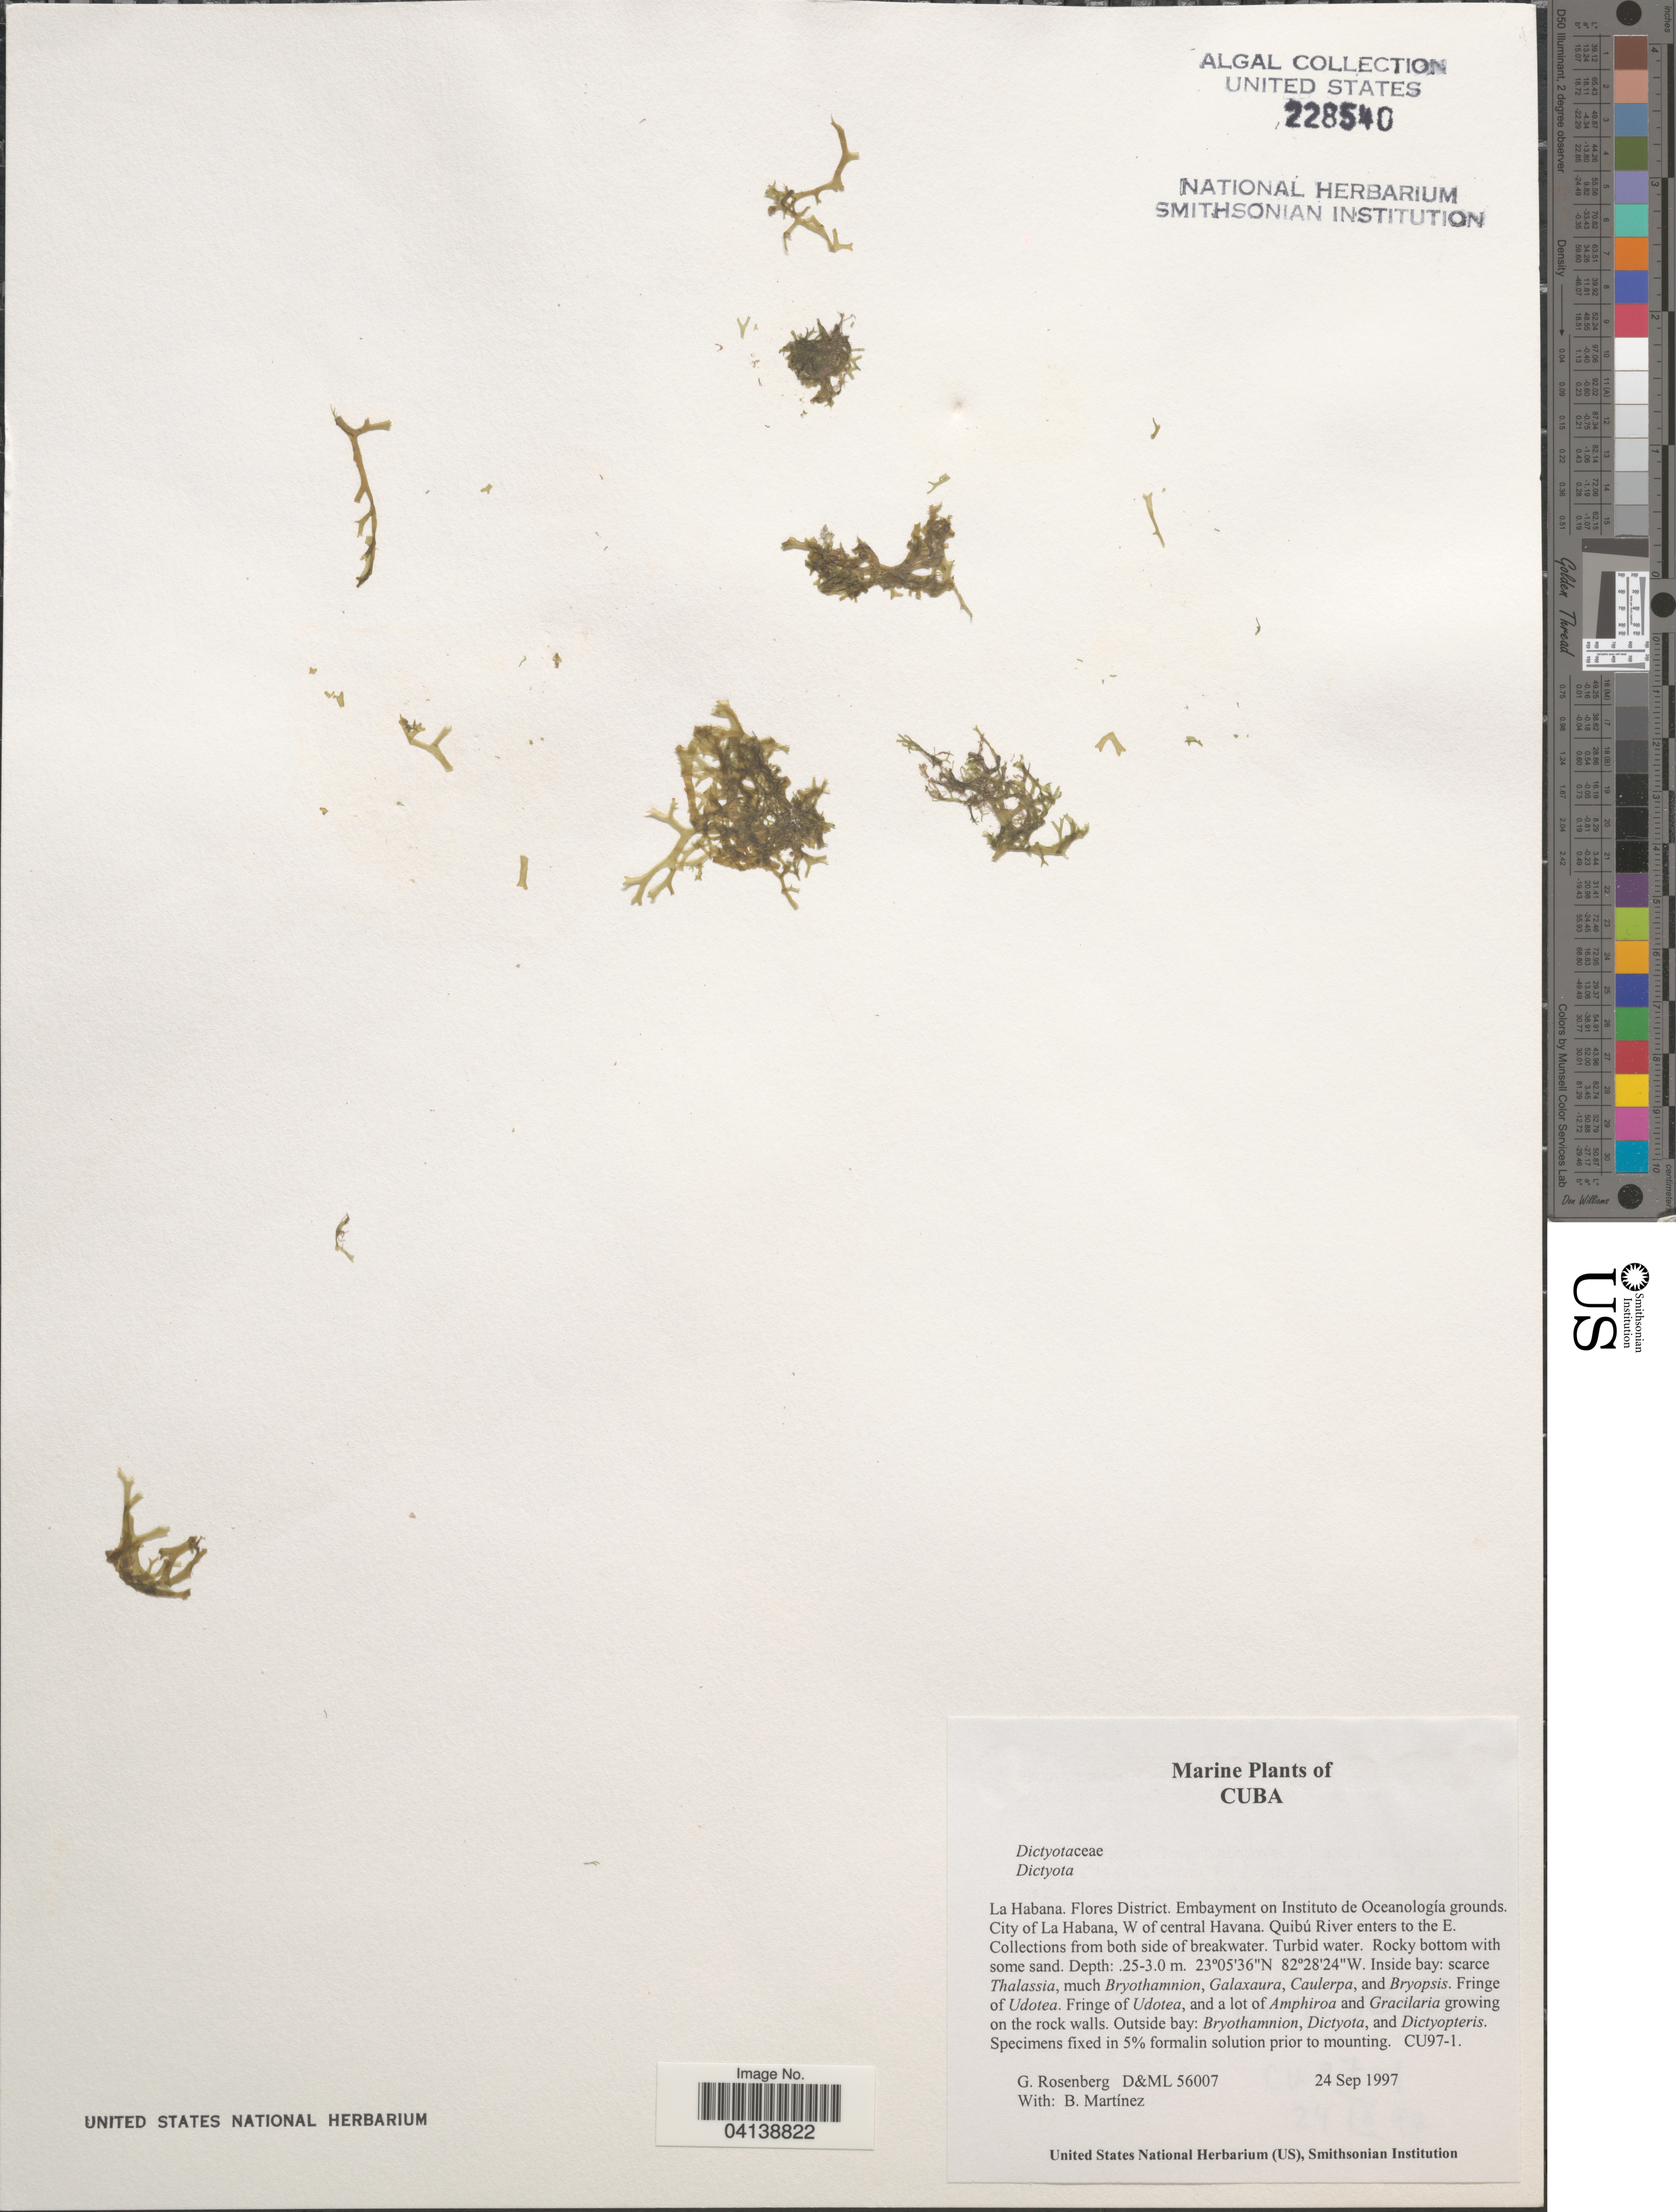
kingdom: Chromista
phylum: Ochrophyta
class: Phaeophyceae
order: Dictyotales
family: Dictyotaceae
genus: Dictyota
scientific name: Dictyota sp.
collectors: G. Rosenberg & B. Martinez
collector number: D&ML56007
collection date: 1997-09-24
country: Cuba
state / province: La Habana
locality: Flores District. Embayment on Instituto de Oceanología grounds. City of La Habana, W of central Havana. Quibú River enters to the E.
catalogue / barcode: US 228540